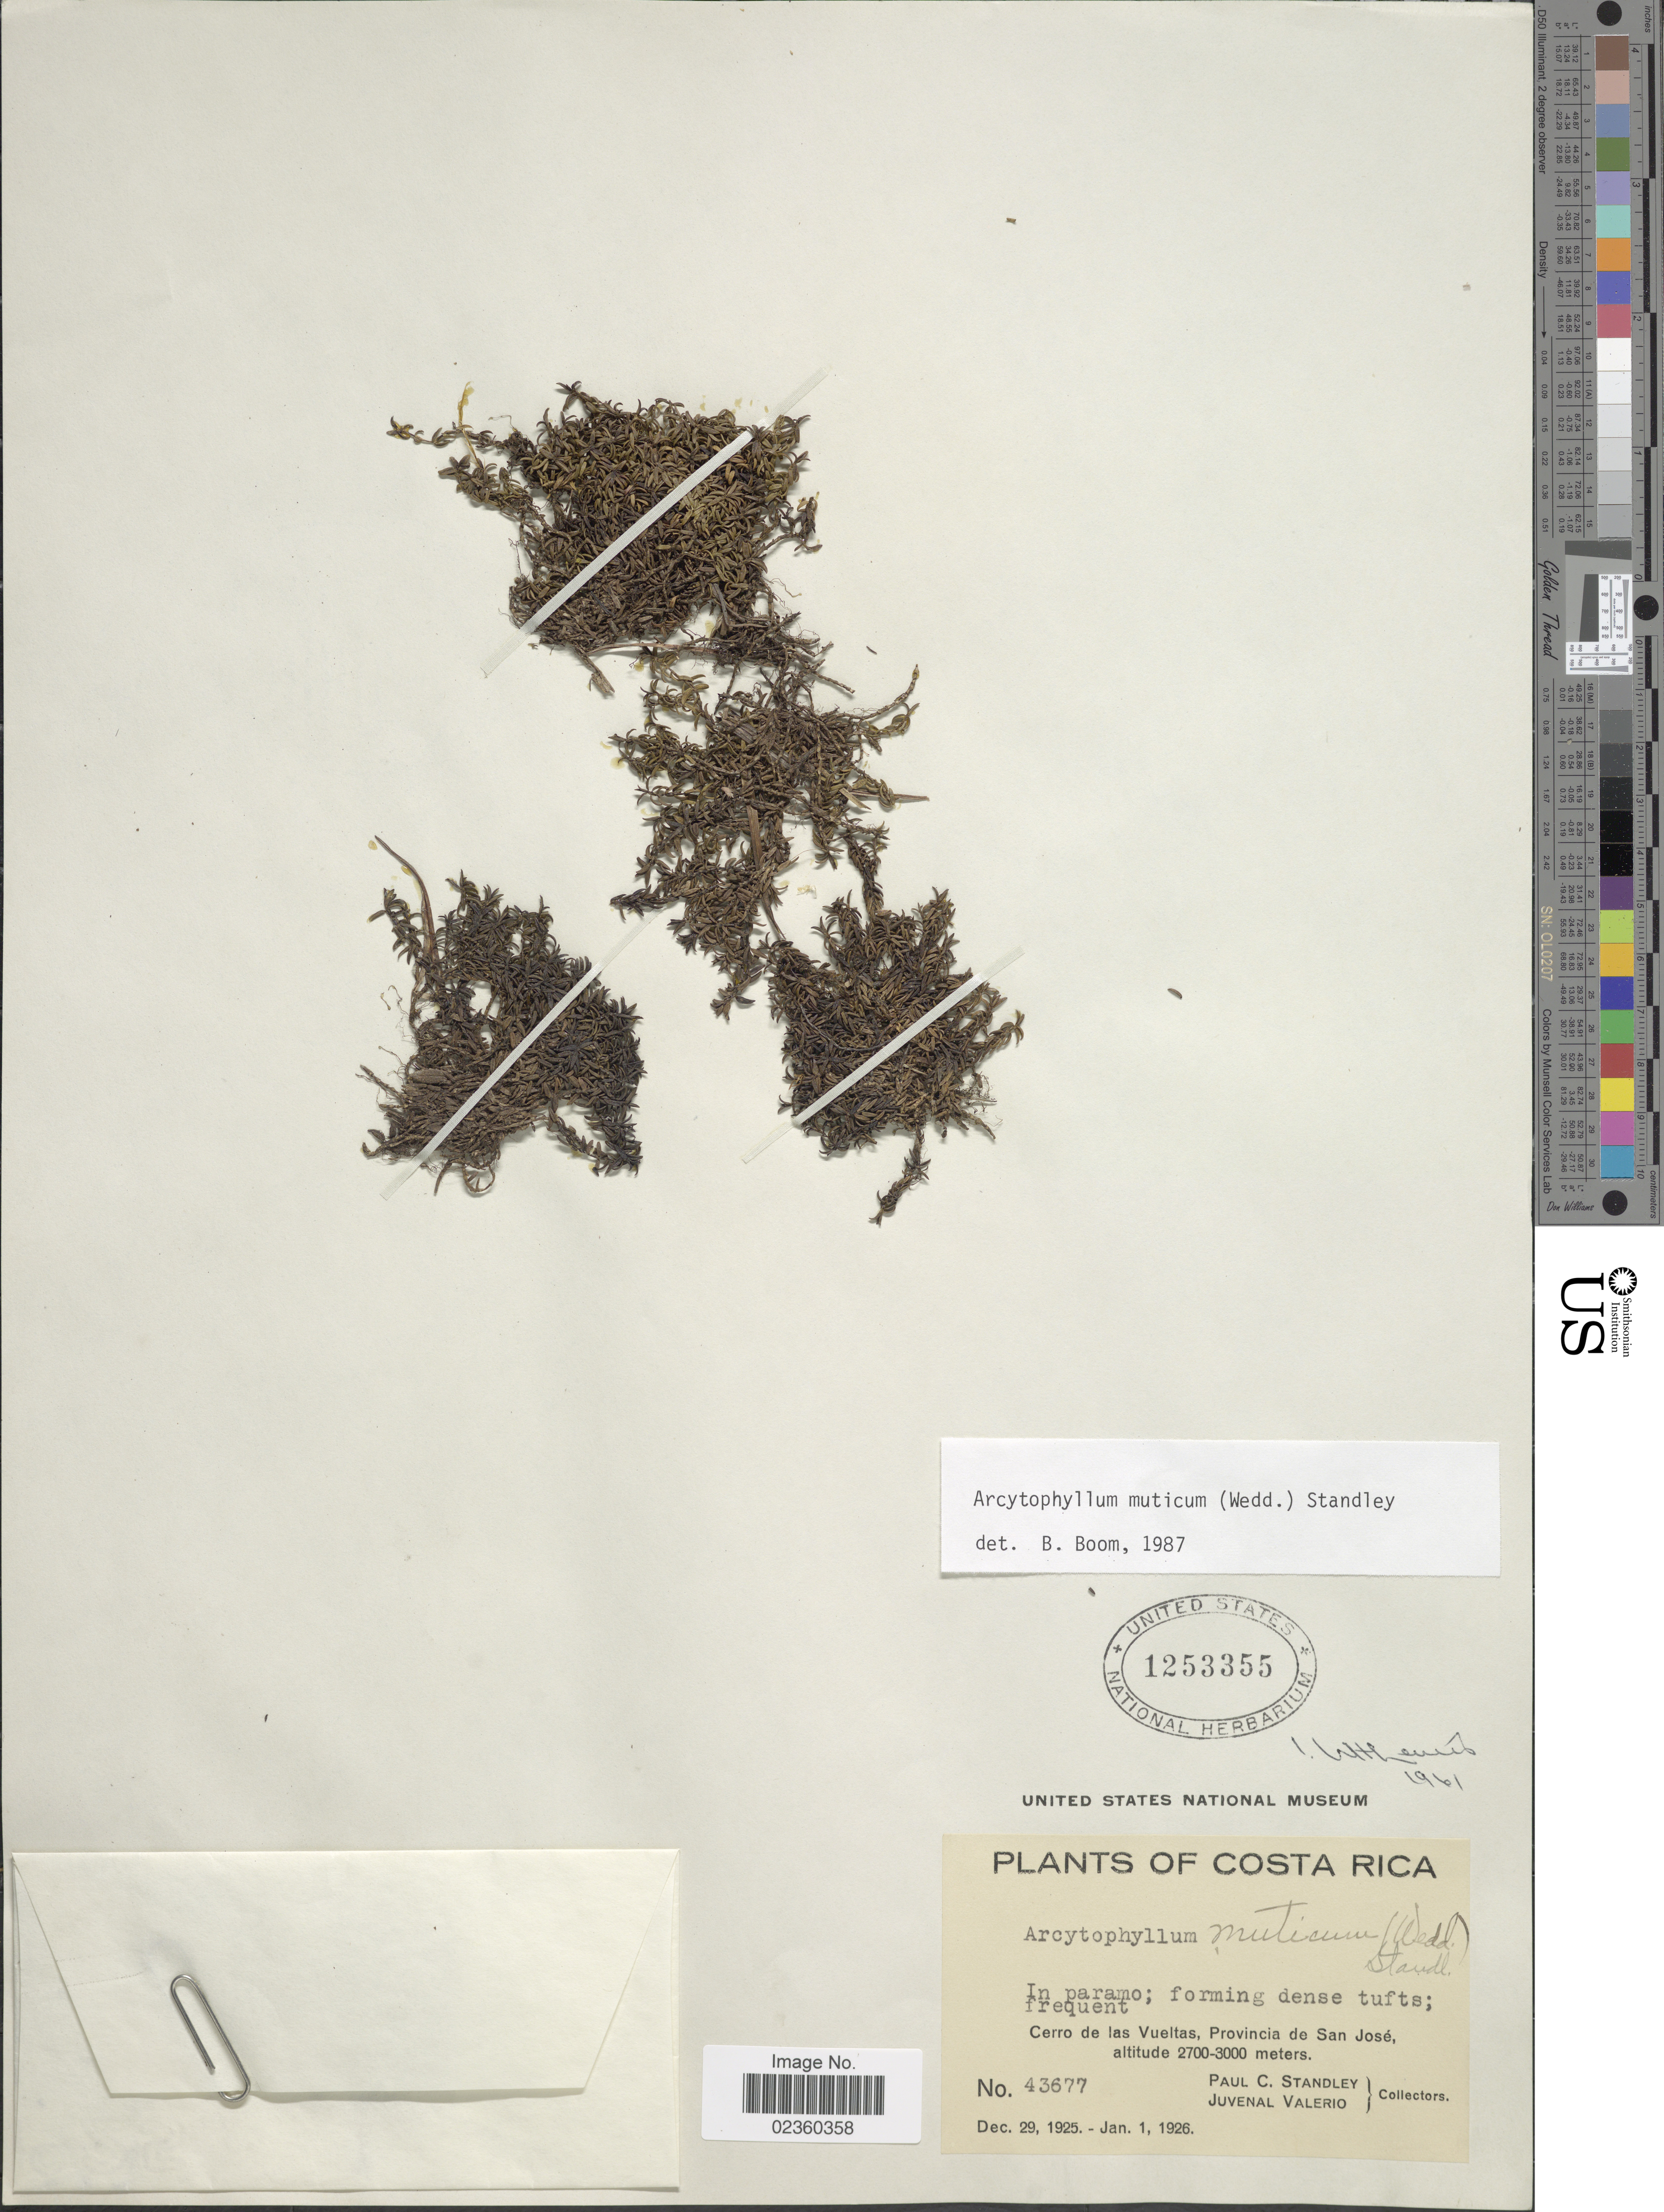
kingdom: Plantae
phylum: Tracheophyta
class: Magnoliopsida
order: Gentianales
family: Rubiaceae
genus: Arcytophyllum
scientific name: Arcytophyllum muticum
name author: (Wedd.) Standl.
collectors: P. C. Standley & J. Valerio R.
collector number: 43677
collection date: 1925-12-29/1926-01-01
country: Costa Rica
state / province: San José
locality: In paramo; Cerro de las Vueltas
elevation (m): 2700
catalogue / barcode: US 1253355